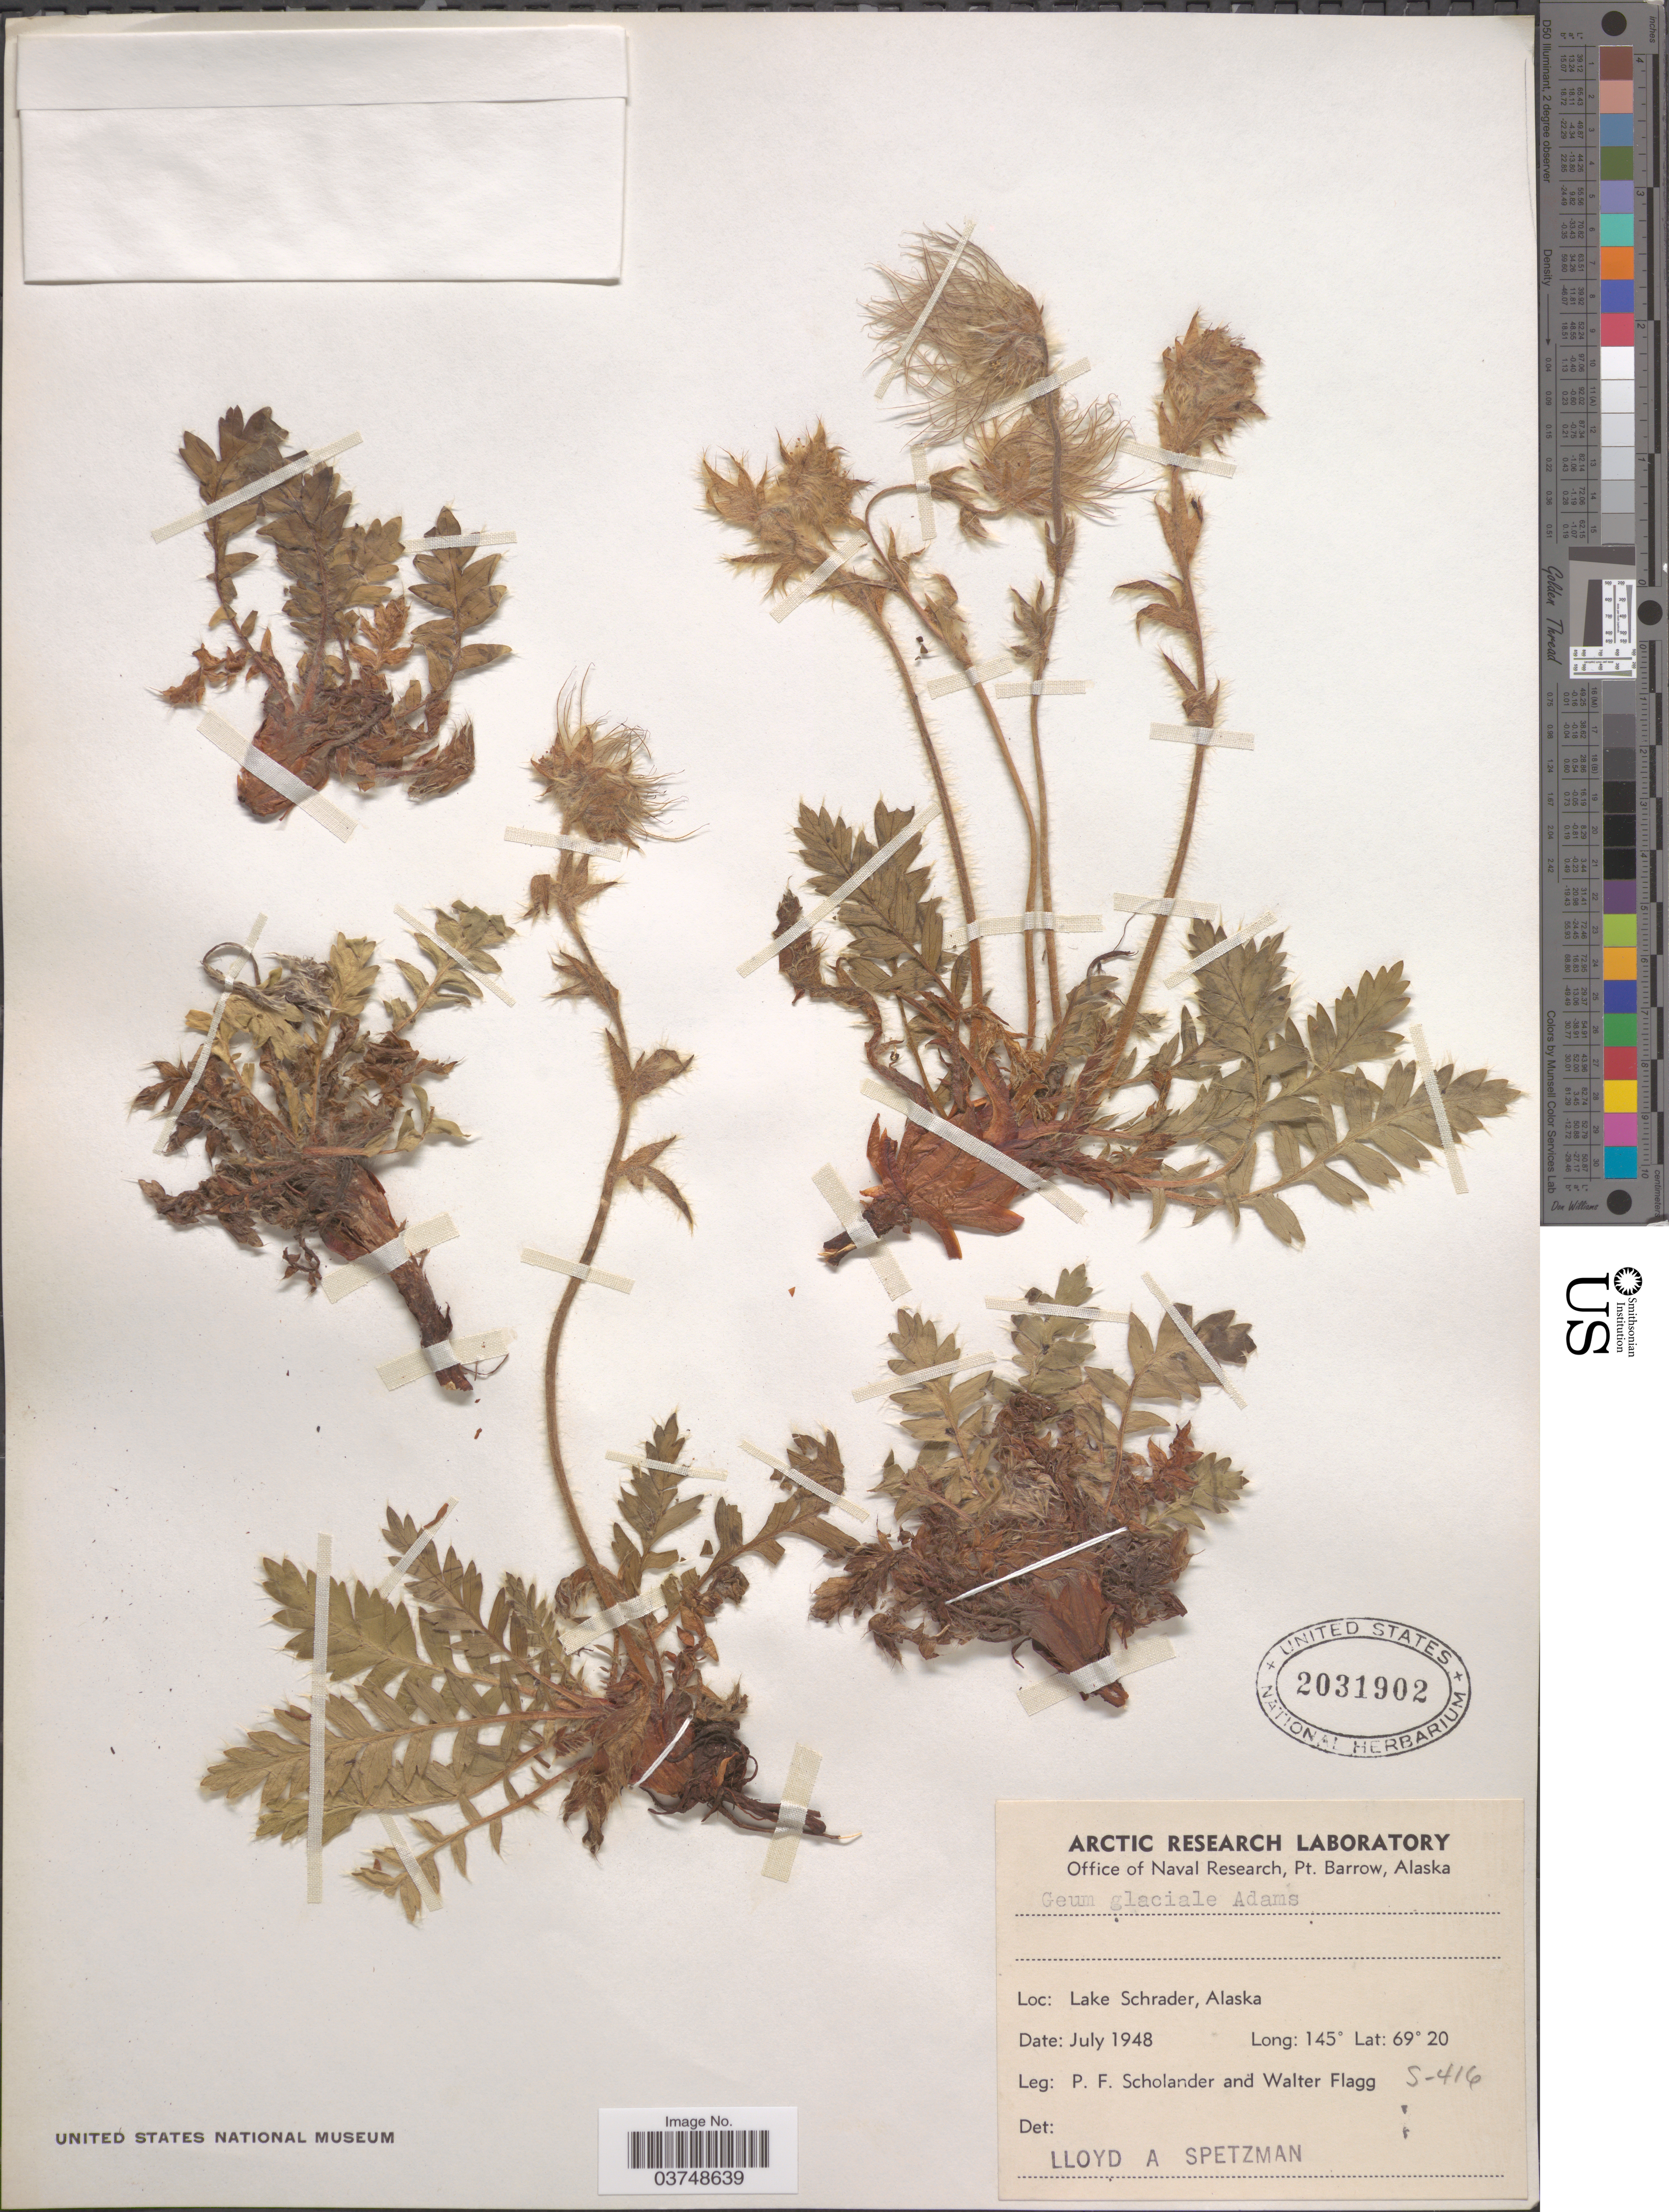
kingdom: Plantae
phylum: Tracheophyta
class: Magnoliopsida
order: Rosales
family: Rosaceae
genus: Geum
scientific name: Geum glaciale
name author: Adams ex Fisch.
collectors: P. Scholander & W. Flagg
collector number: S-416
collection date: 1948-07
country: United States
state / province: Alaska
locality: Lake Schrader.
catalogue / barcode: US 2031902